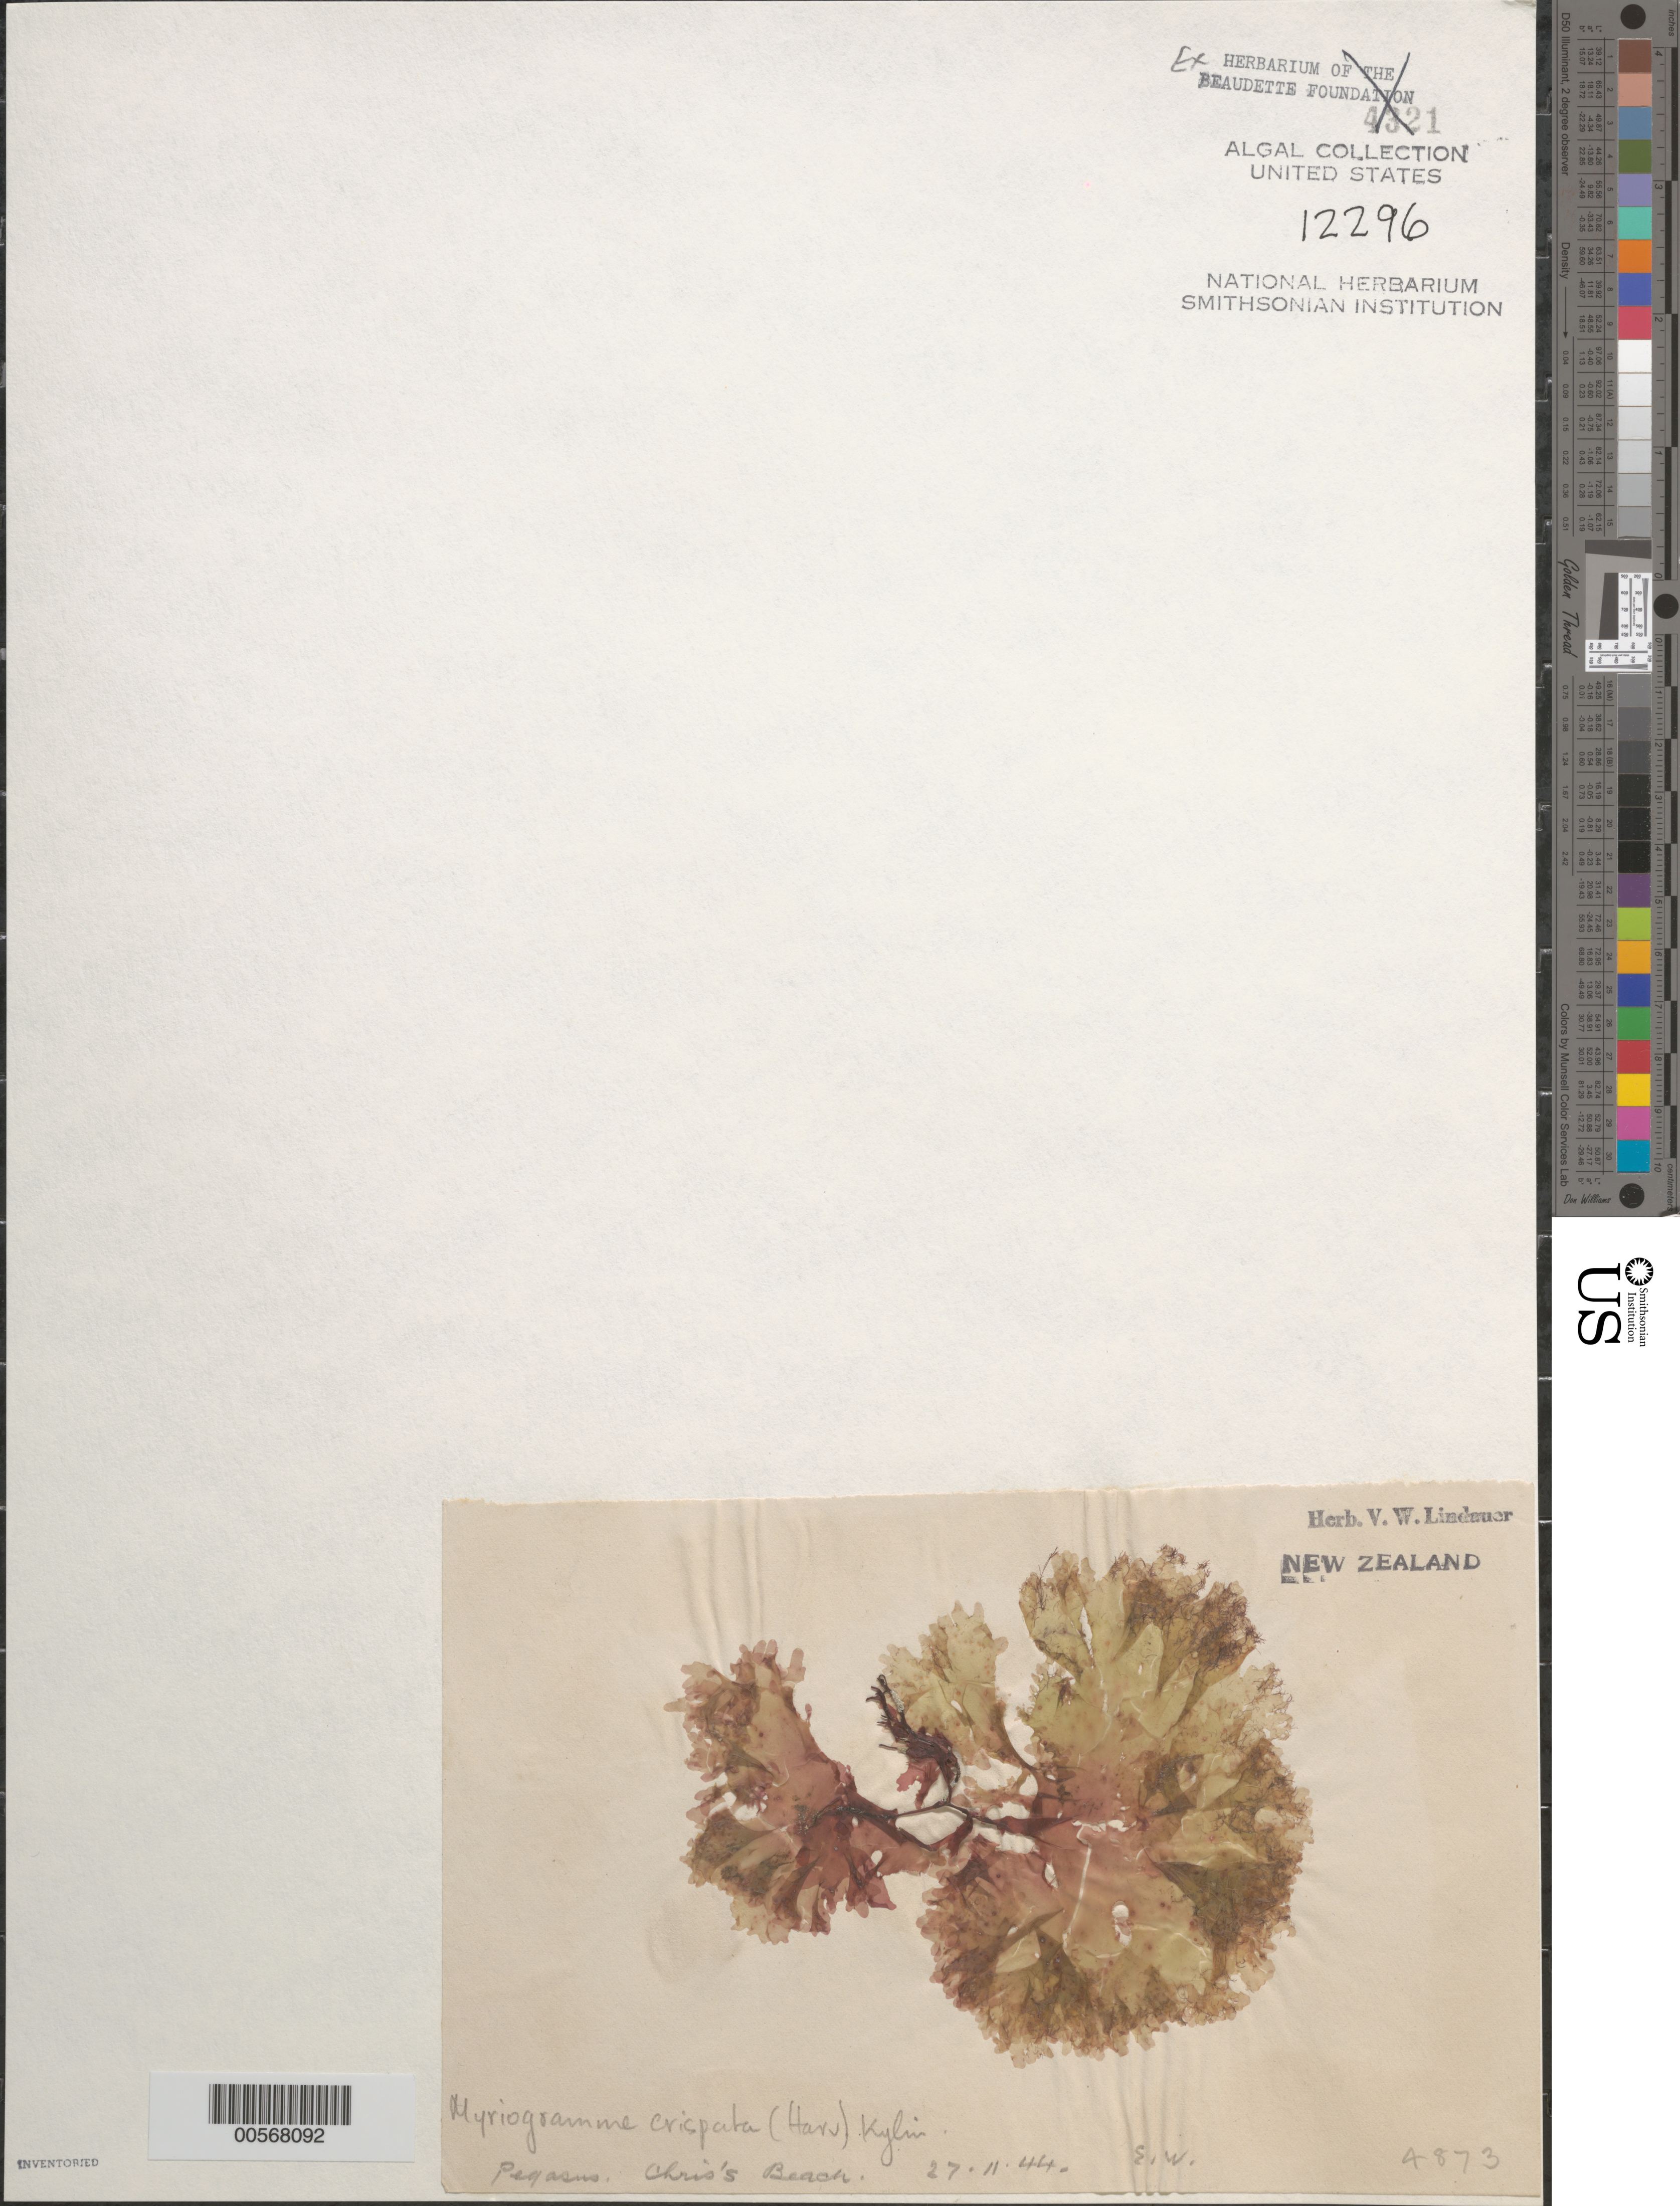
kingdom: Plantae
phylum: Rhodophyta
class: Florideophyceae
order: Ceramiales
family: Delesseriaceae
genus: Haraldiophyllum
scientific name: Haraldiophyllum crispatum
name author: (Hooker f. & Harv.) S.-M. Lin et al.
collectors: V. Lindauer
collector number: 4873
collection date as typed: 27 Nov 1944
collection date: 1944-11-27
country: New Zealand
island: Stewart Island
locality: Chris' Beach, Pegasus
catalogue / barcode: US 12296